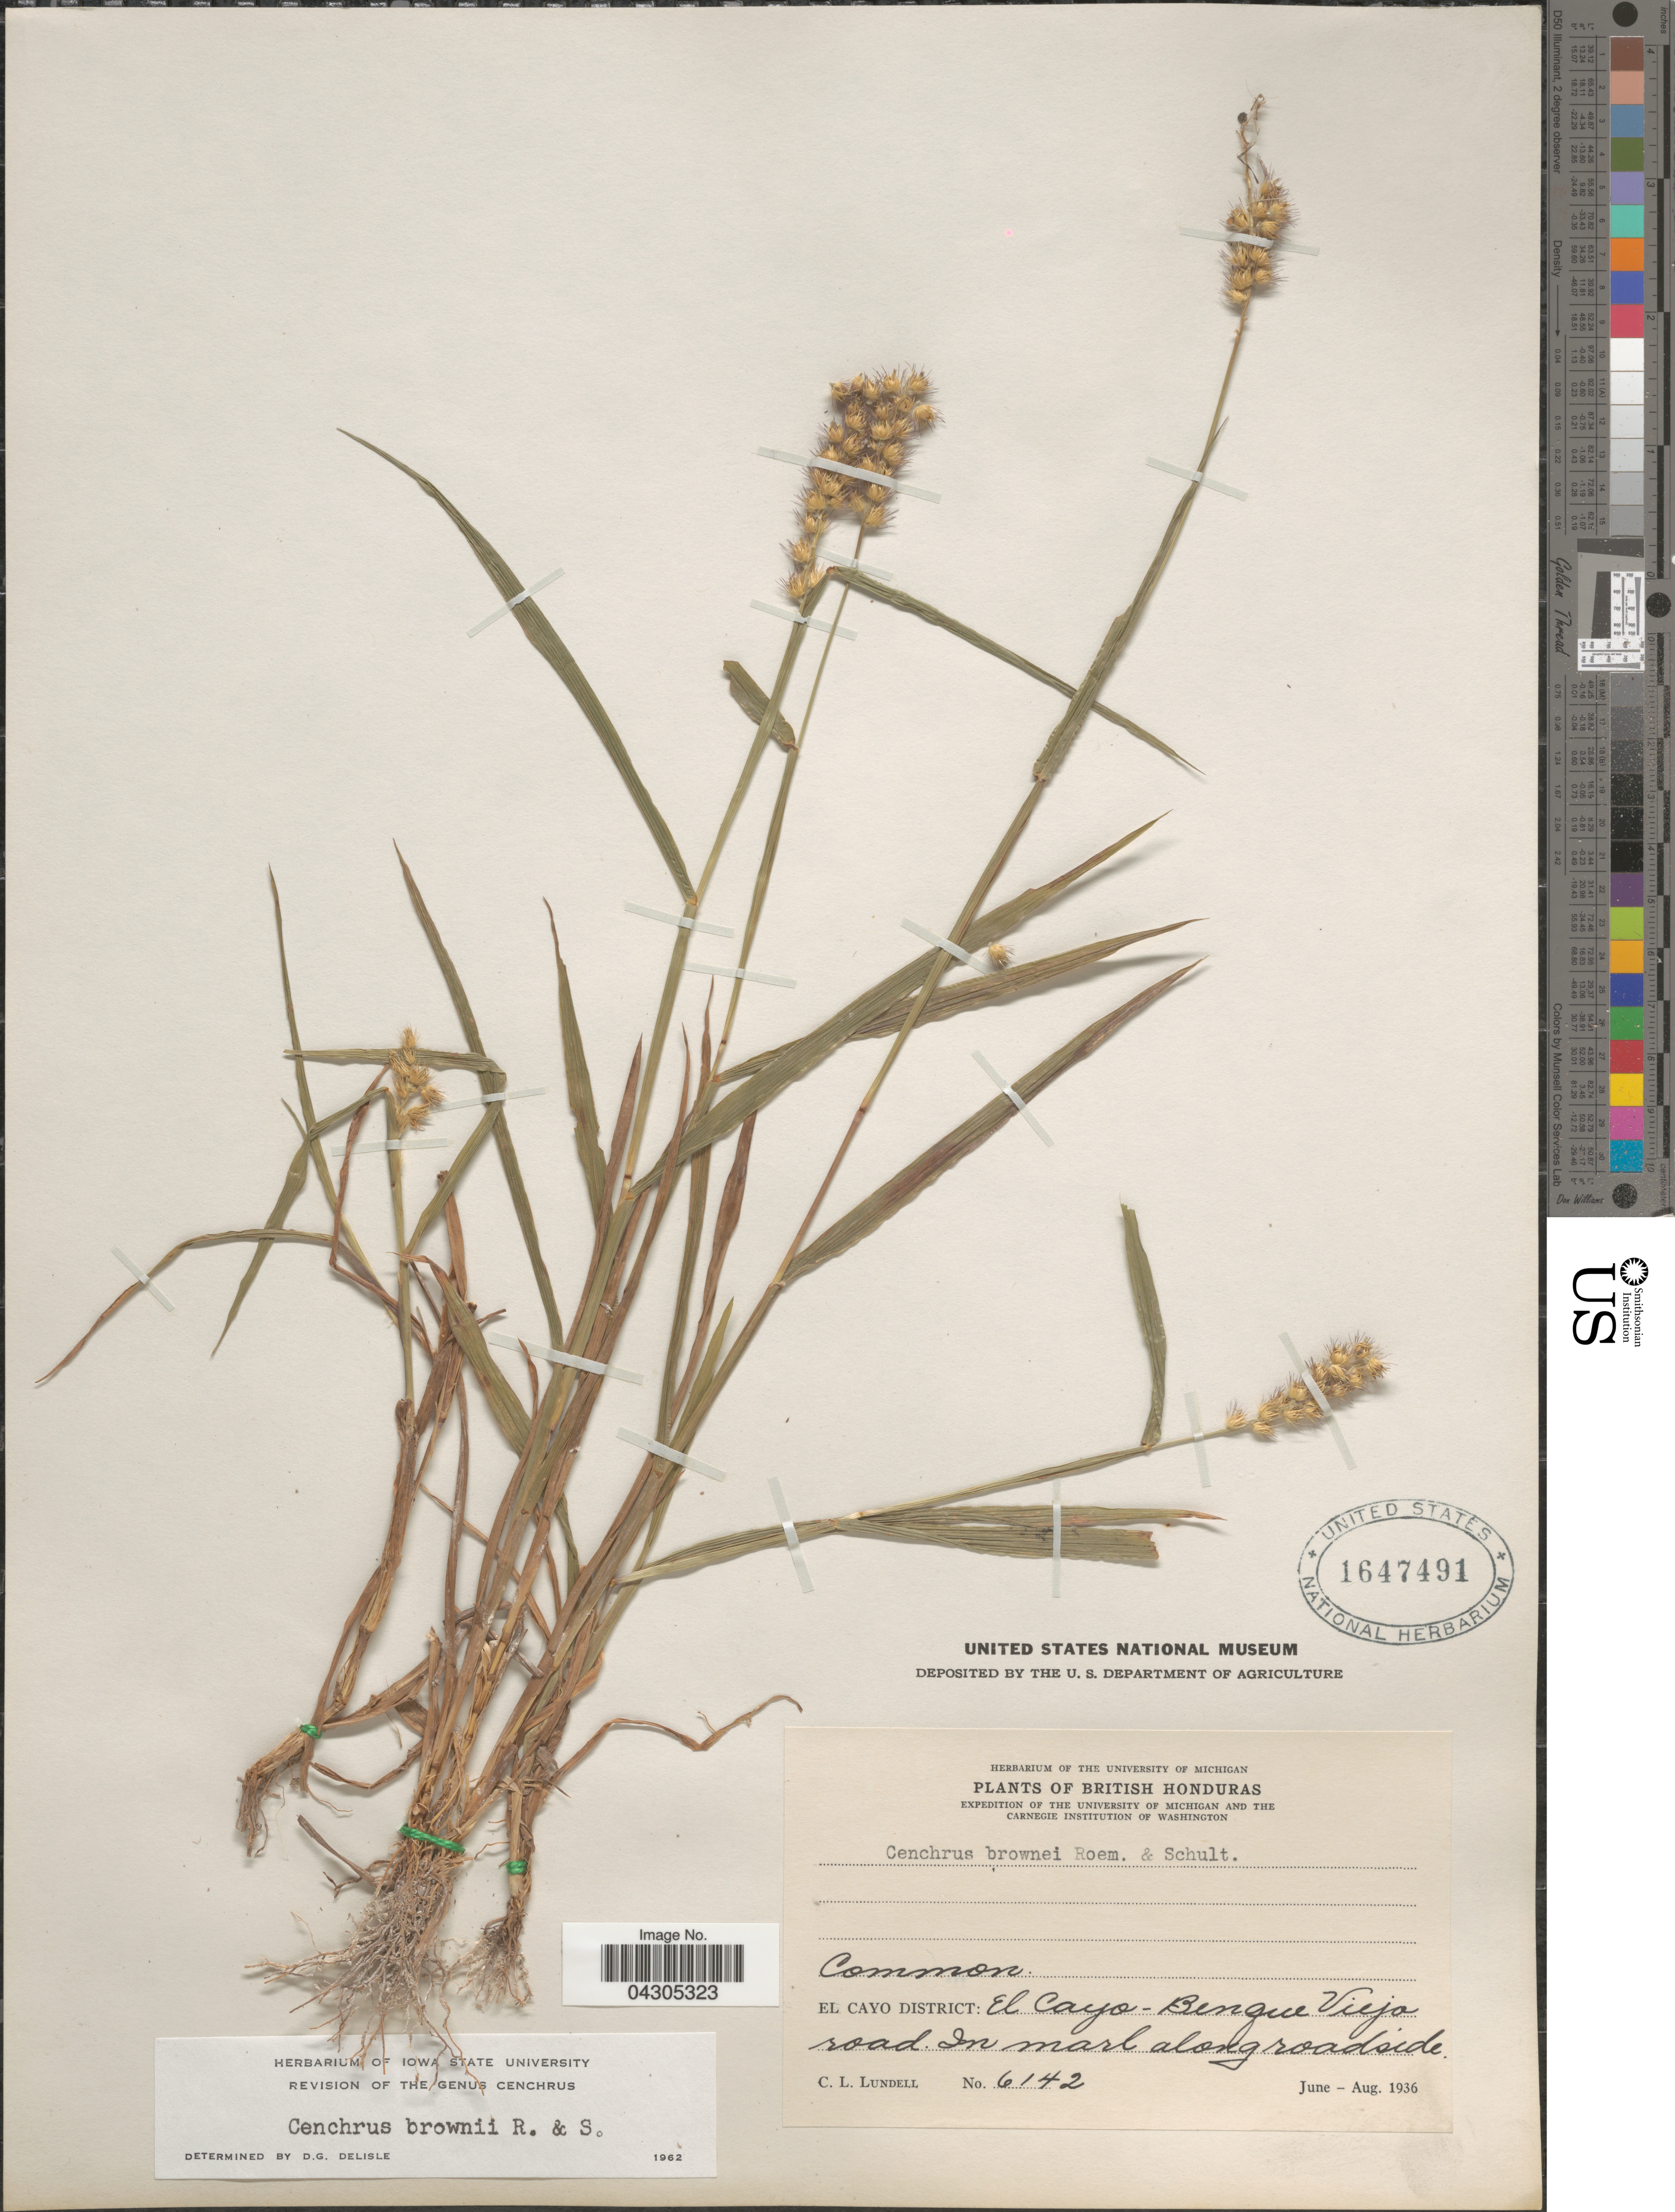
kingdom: Plantae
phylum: Tracheophyta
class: Liliopsida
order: Poales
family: Poaceae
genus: Cenchrus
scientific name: Cenchrus brownii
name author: Roem. & Schult.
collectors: C. L. Lundell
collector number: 6142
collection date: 1936-06/1936-08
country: Belize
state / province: Cayo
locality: British Honduras. Expedition of the University of Michigan and the Carnegie Institution of Washington. El Cayo District: El Cayo-Bengue Viejo road. In marl along roadside.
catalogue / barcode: US 1647491